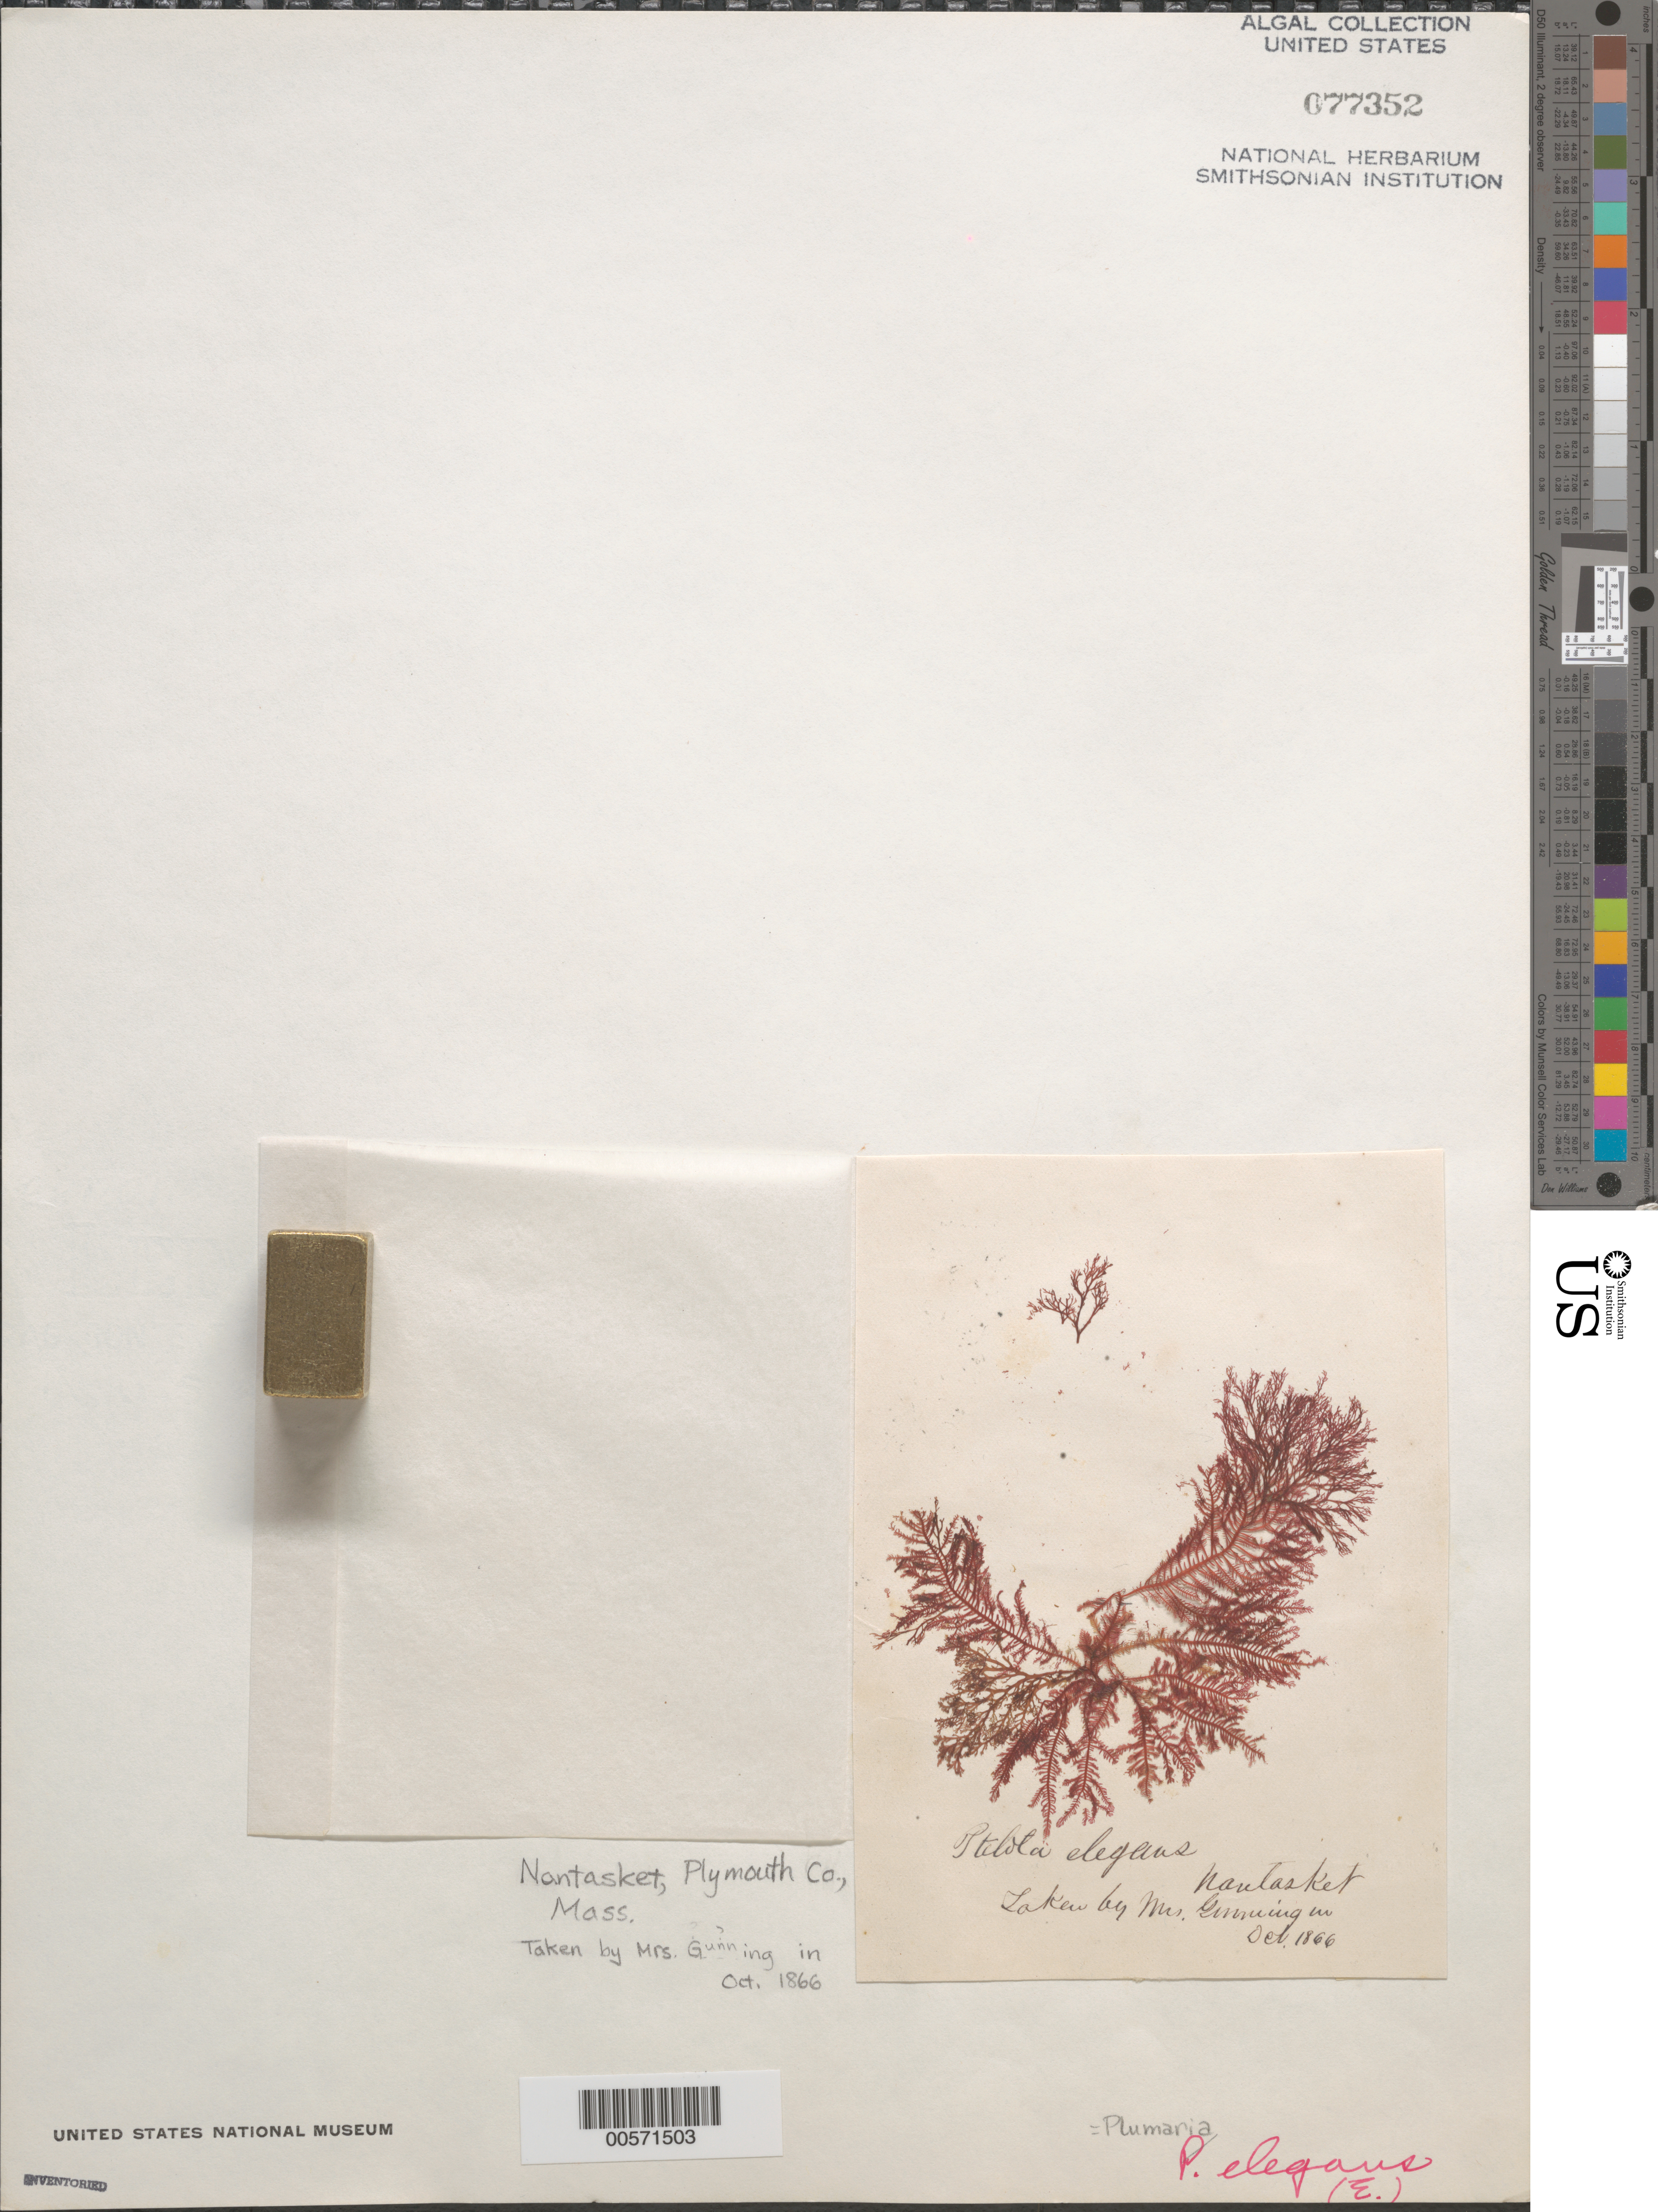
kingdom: Plantae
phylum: Rhodophyta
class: Florideophyceae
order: Ceramiales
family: Wrangeliaceae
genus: Plumaria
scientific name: Plumaria plumosa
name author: (Hudson) Kuntze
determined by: Algae name updating Project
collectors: Gunning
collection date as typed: Oct 1866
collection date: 1866-10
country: United States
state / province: Massachusetts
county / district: Plymouth County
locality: Nantasket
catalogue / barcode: US 77352